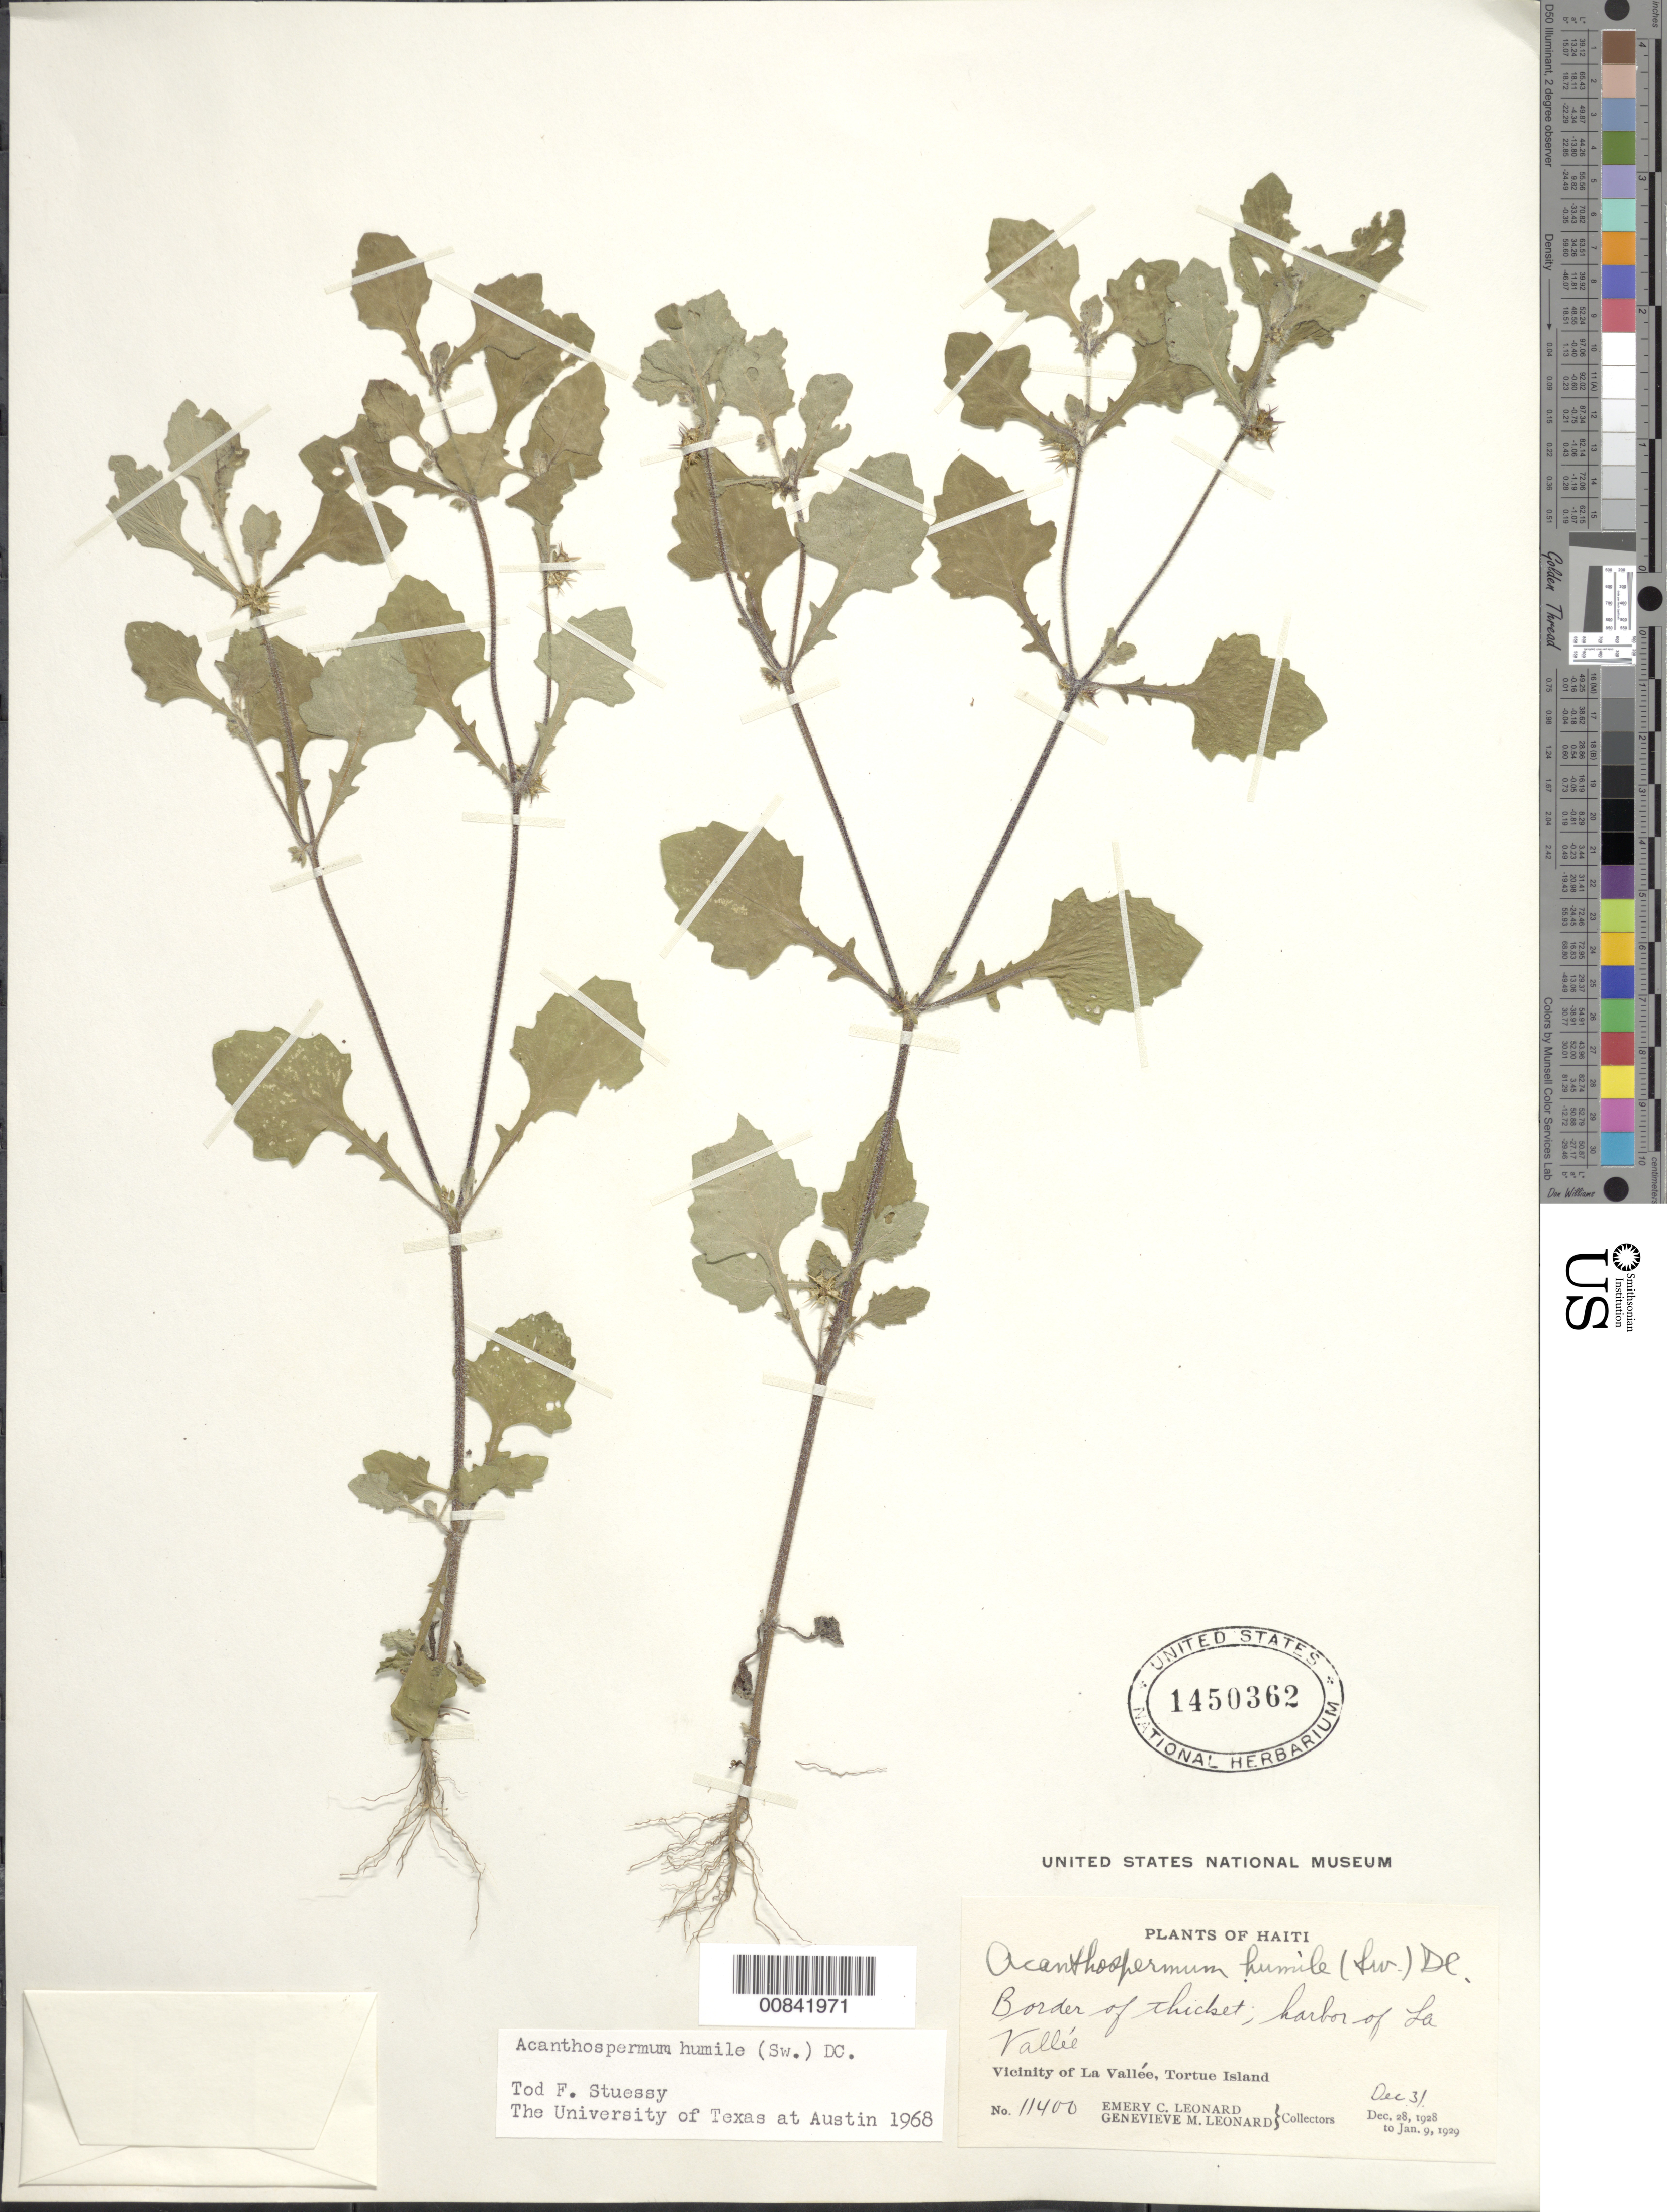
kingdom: Plantae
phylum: Tracheophyta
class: Magnoliopsida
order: Asterales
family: Asteraceae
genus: Acanthospermum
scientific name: Acanthospermum humile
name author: (Sw.) DC.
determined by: Stuessy, T. F.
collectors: E. C. Leonard & G. M. Leonard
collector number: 11400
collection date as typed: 31 Dec 1928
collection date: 1928-12-31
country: Haiti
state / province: Nord-Ouest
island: Île de la Tortue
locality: Vicinity of La Vallée, harbor of town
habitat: Border of thicket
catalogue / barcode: US 1450362